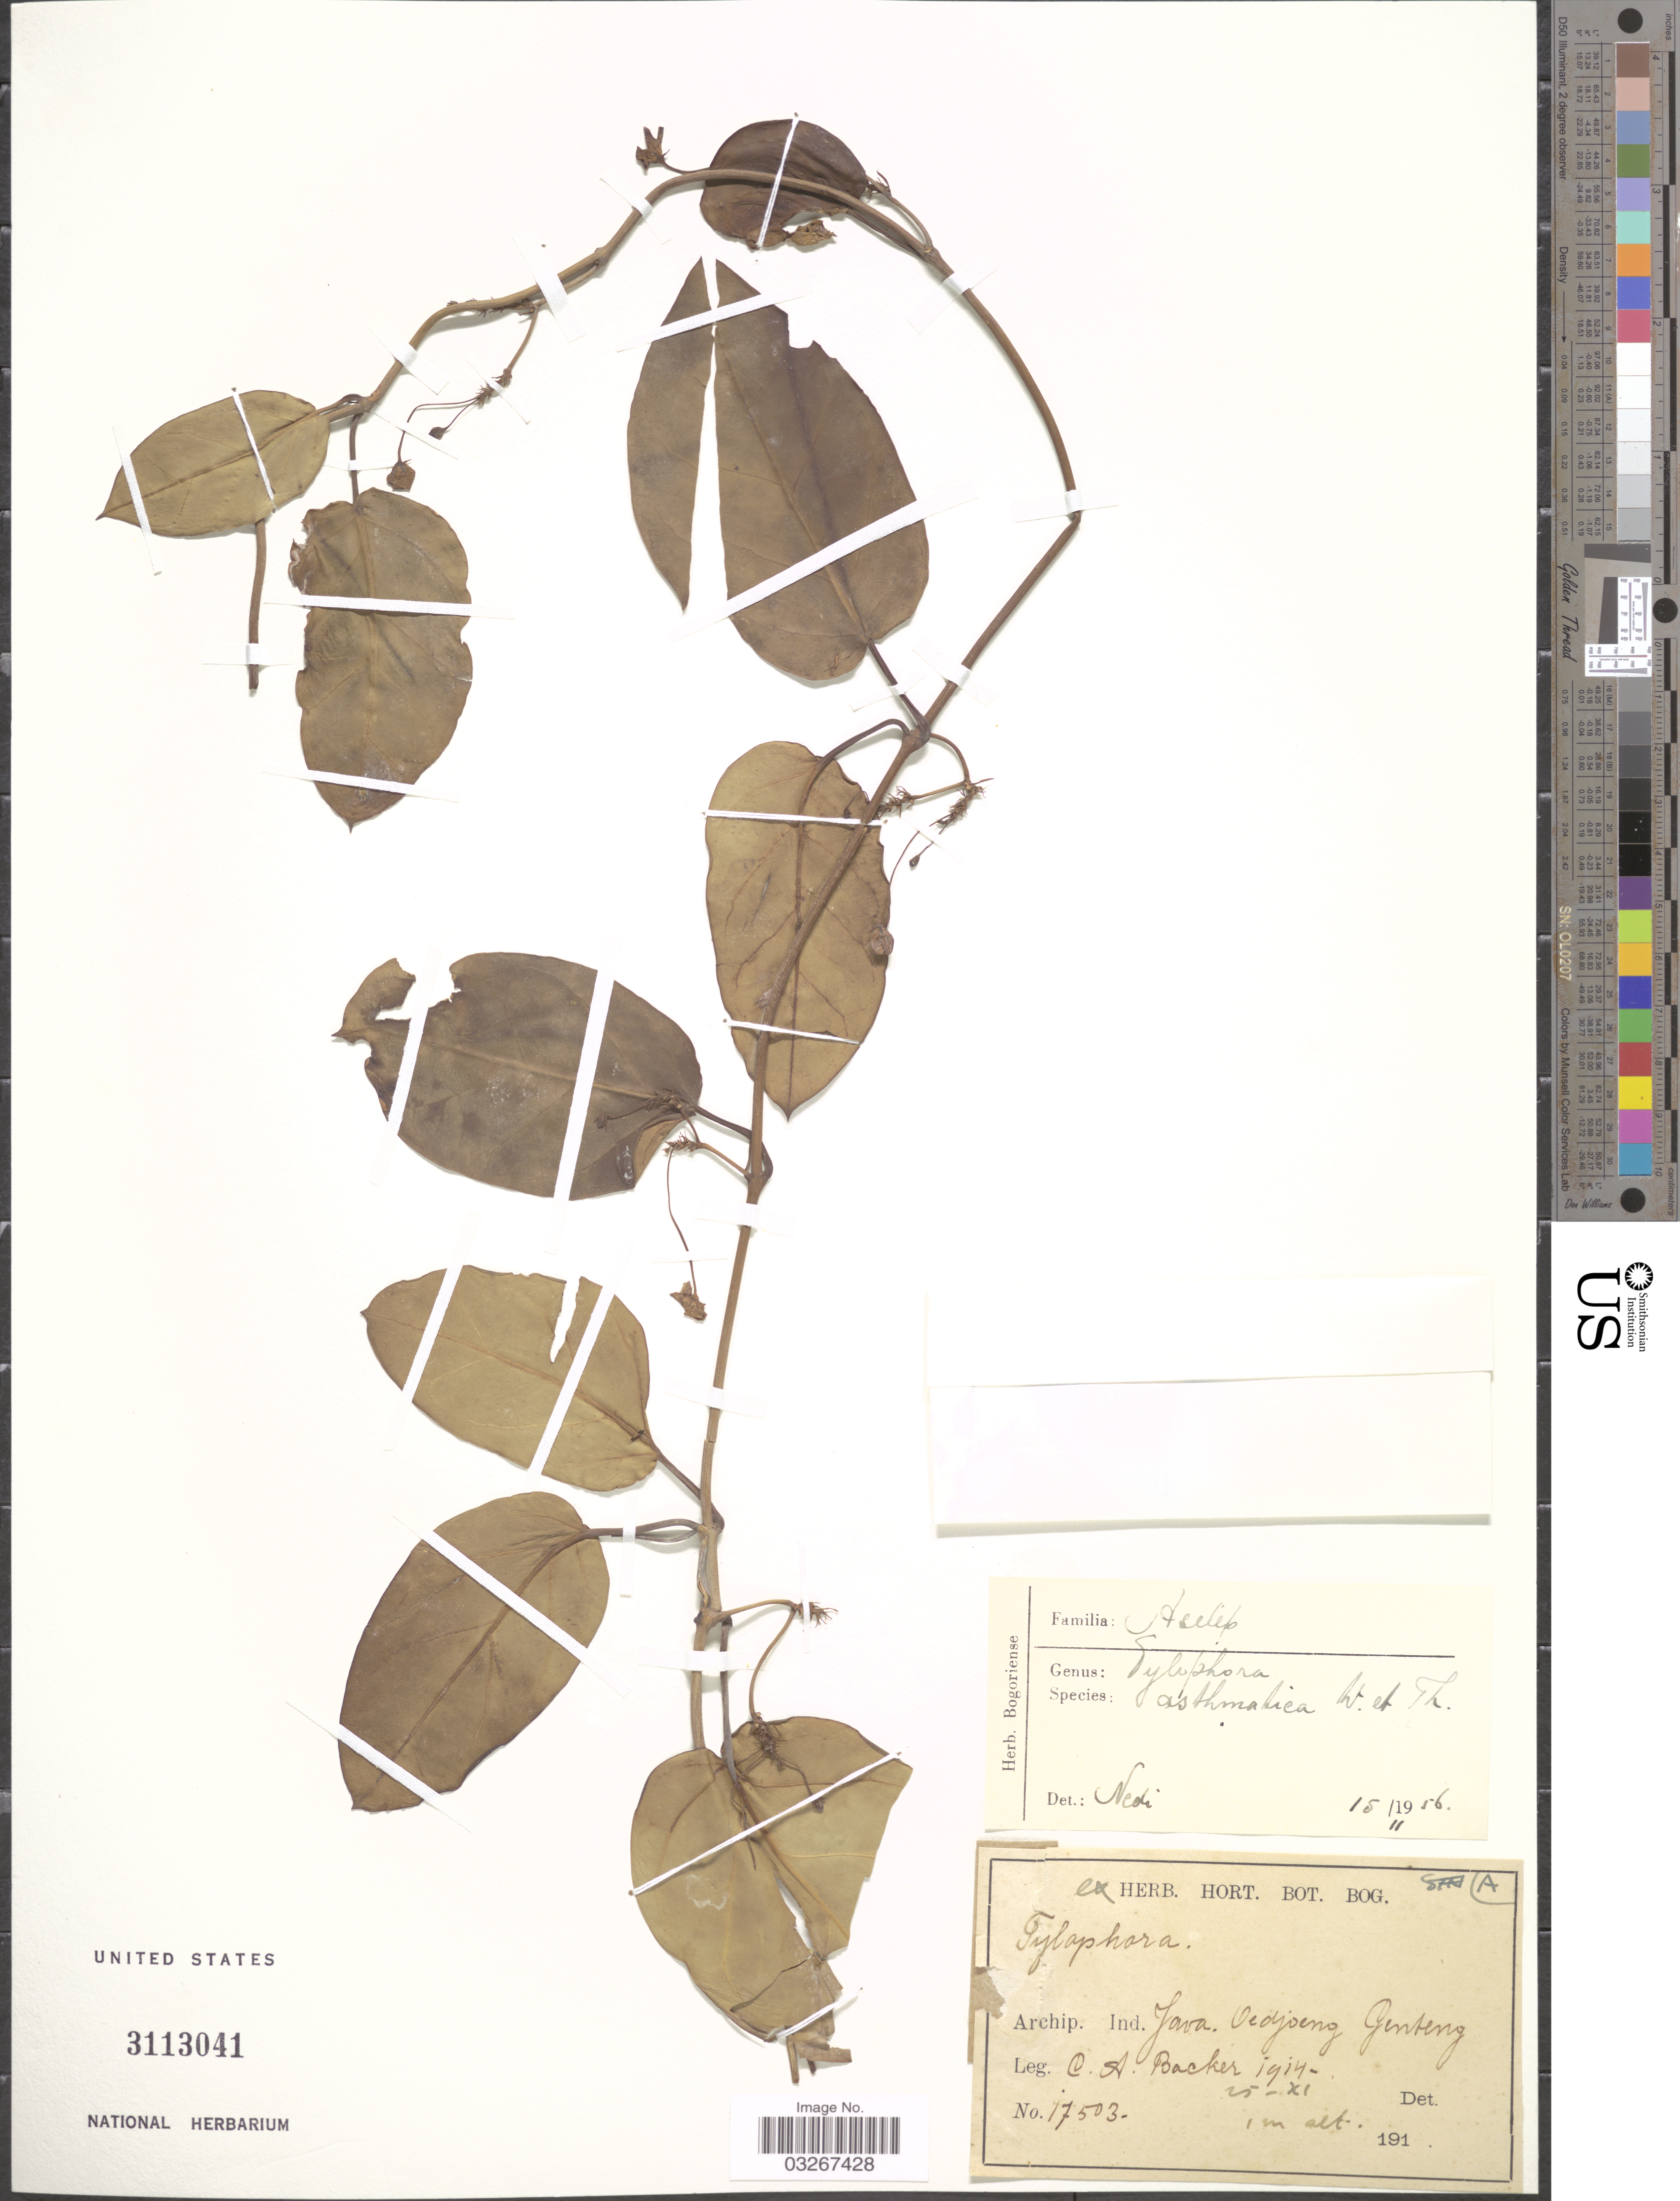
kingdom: Plantae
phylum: Tracheophyta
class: Magnoliopsida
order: Gentianales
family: Apocynaceae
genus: Tylophora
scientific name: Tylophora asthmatica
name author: (L. f.) Wight & Arn.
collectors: C. A. Backer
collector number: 17503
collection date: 1914-11-25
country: Indonesia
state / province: Java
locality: Oedjoeng Genteng.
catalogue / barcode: US 3113041